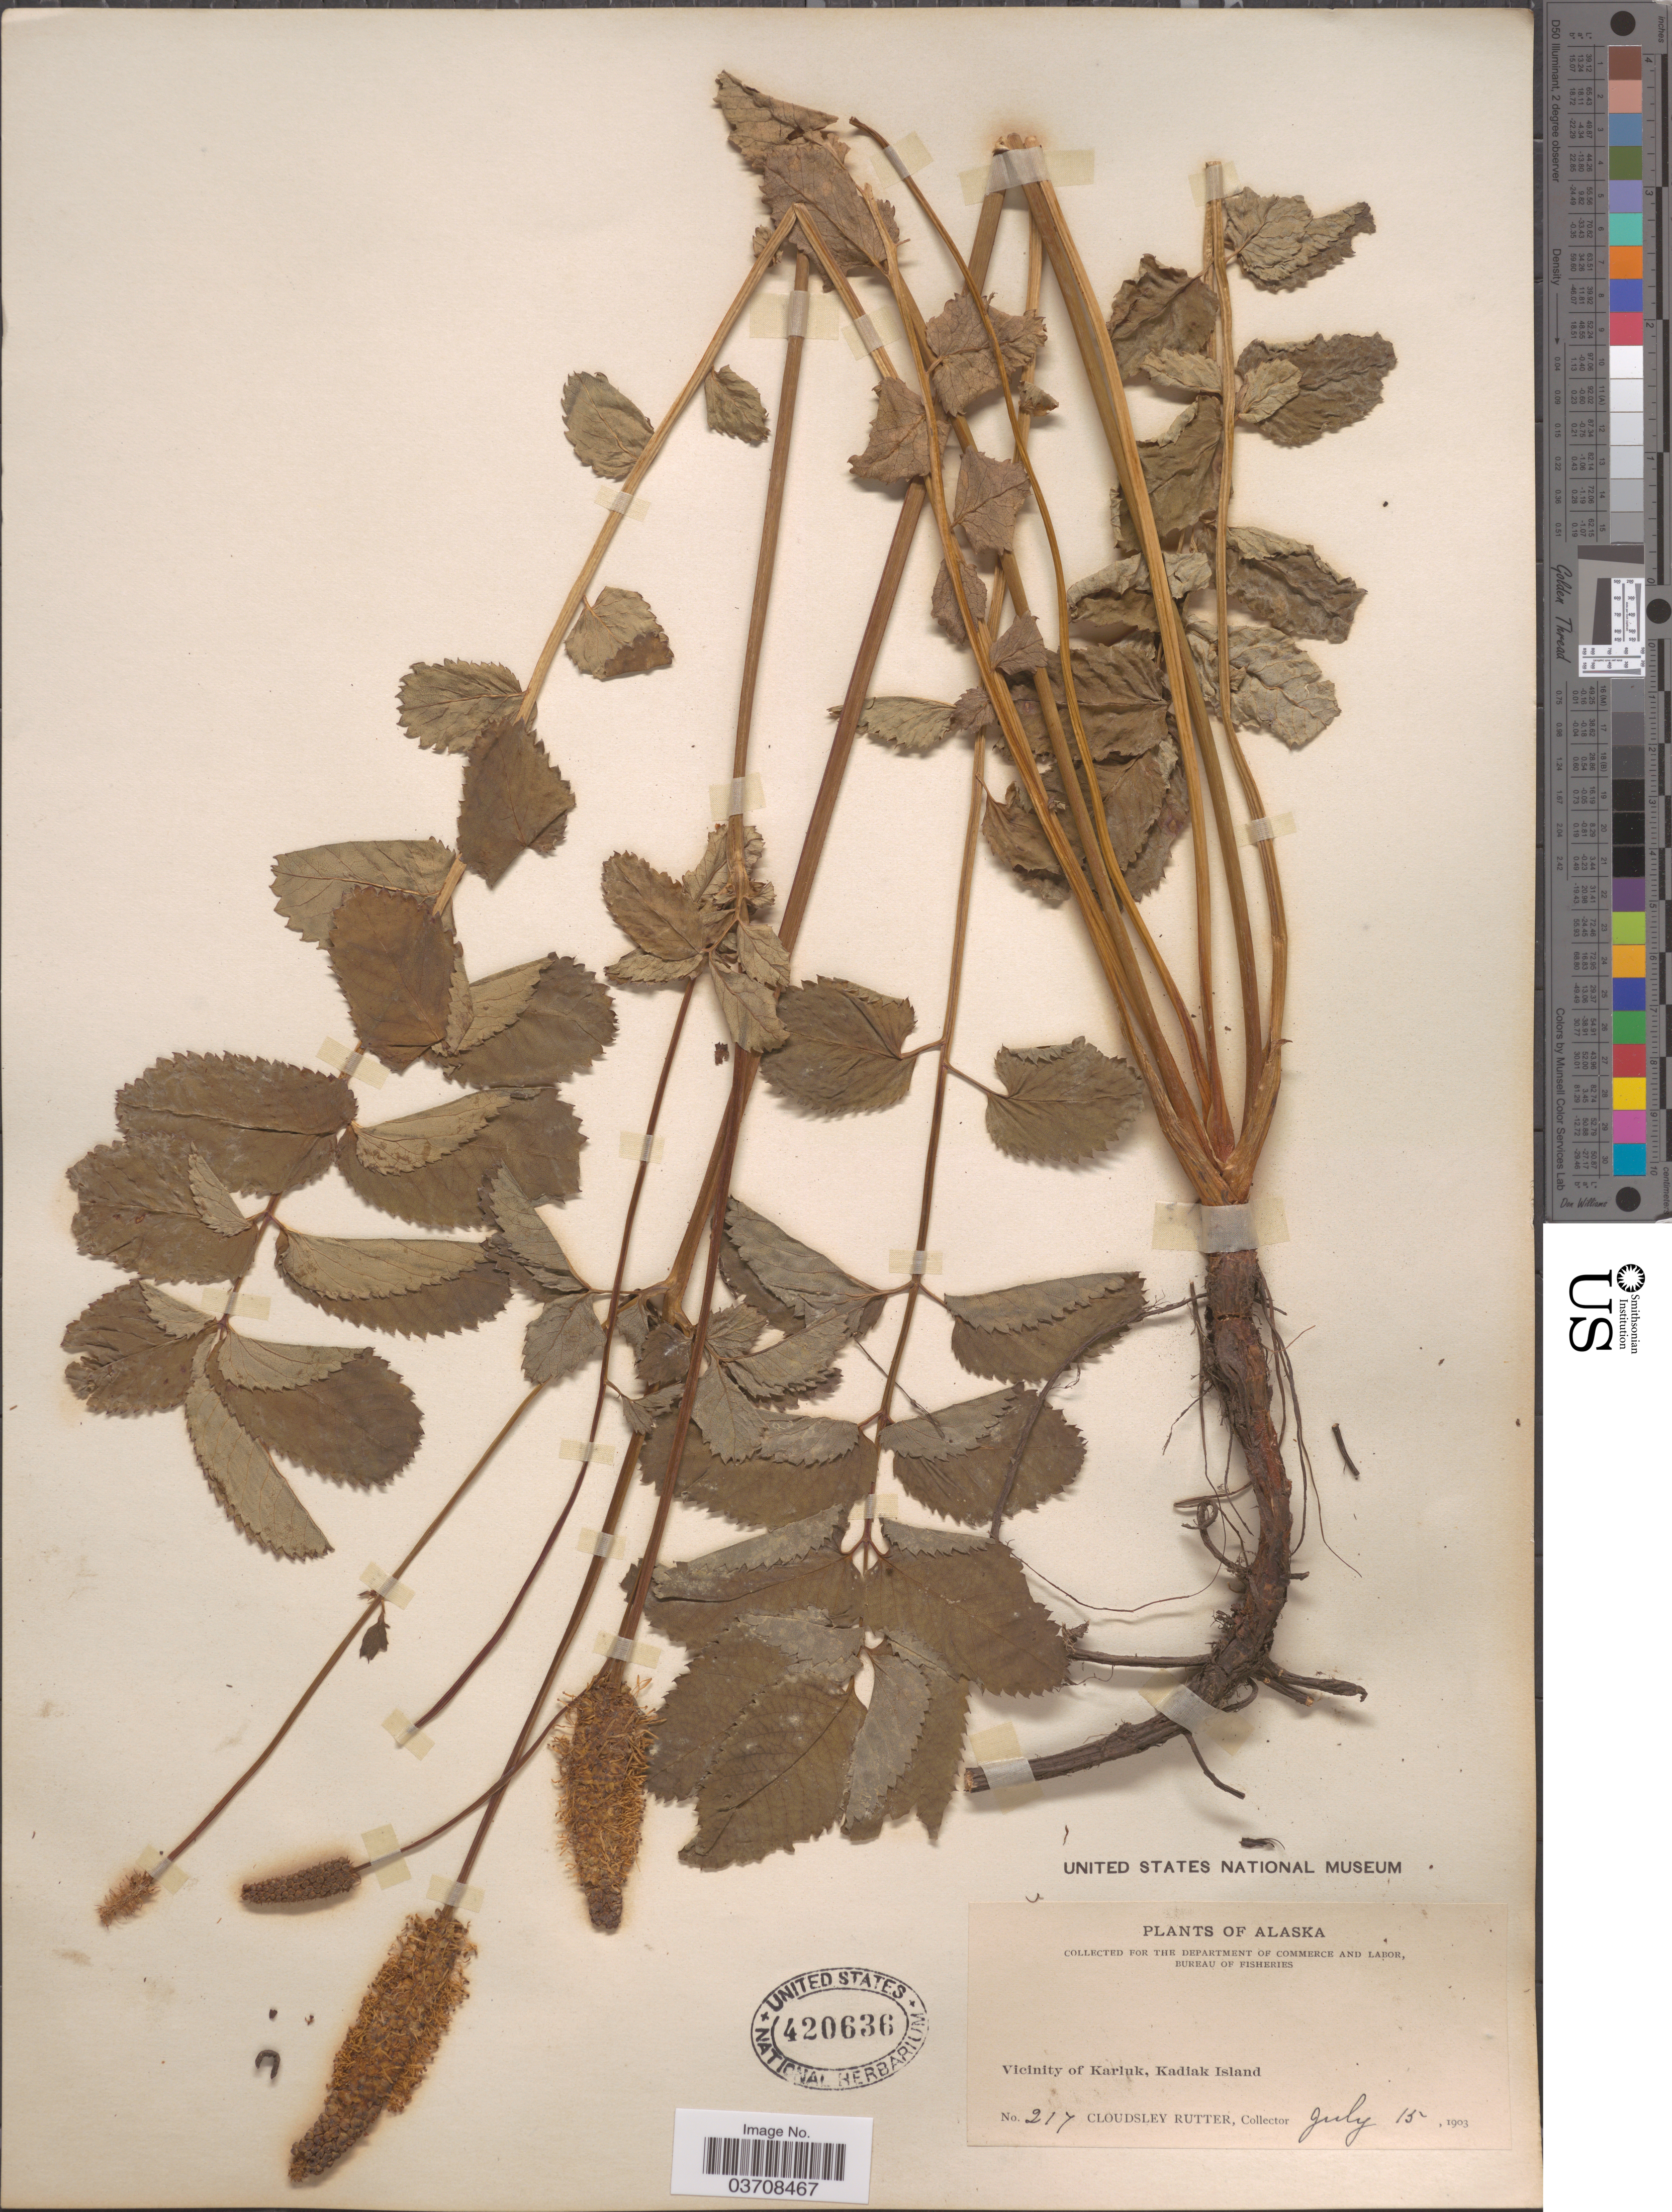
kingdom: Plantae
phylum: Tracheophyta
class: Magnoliopsida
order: Rosales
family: Rosaceae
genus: Sanguisorba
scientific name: Sanguisorba stipulata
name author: Raf.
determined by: Strong, Mark T., (BOT), Smithsonian Institution - National Museum of Natural History (UNITED STATES)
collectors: C. Rutter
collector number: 217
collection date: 1903-07-15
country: United States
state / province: Alaska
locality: Vicinity of Karluk, Kadiak Island.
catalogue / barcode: US 420636